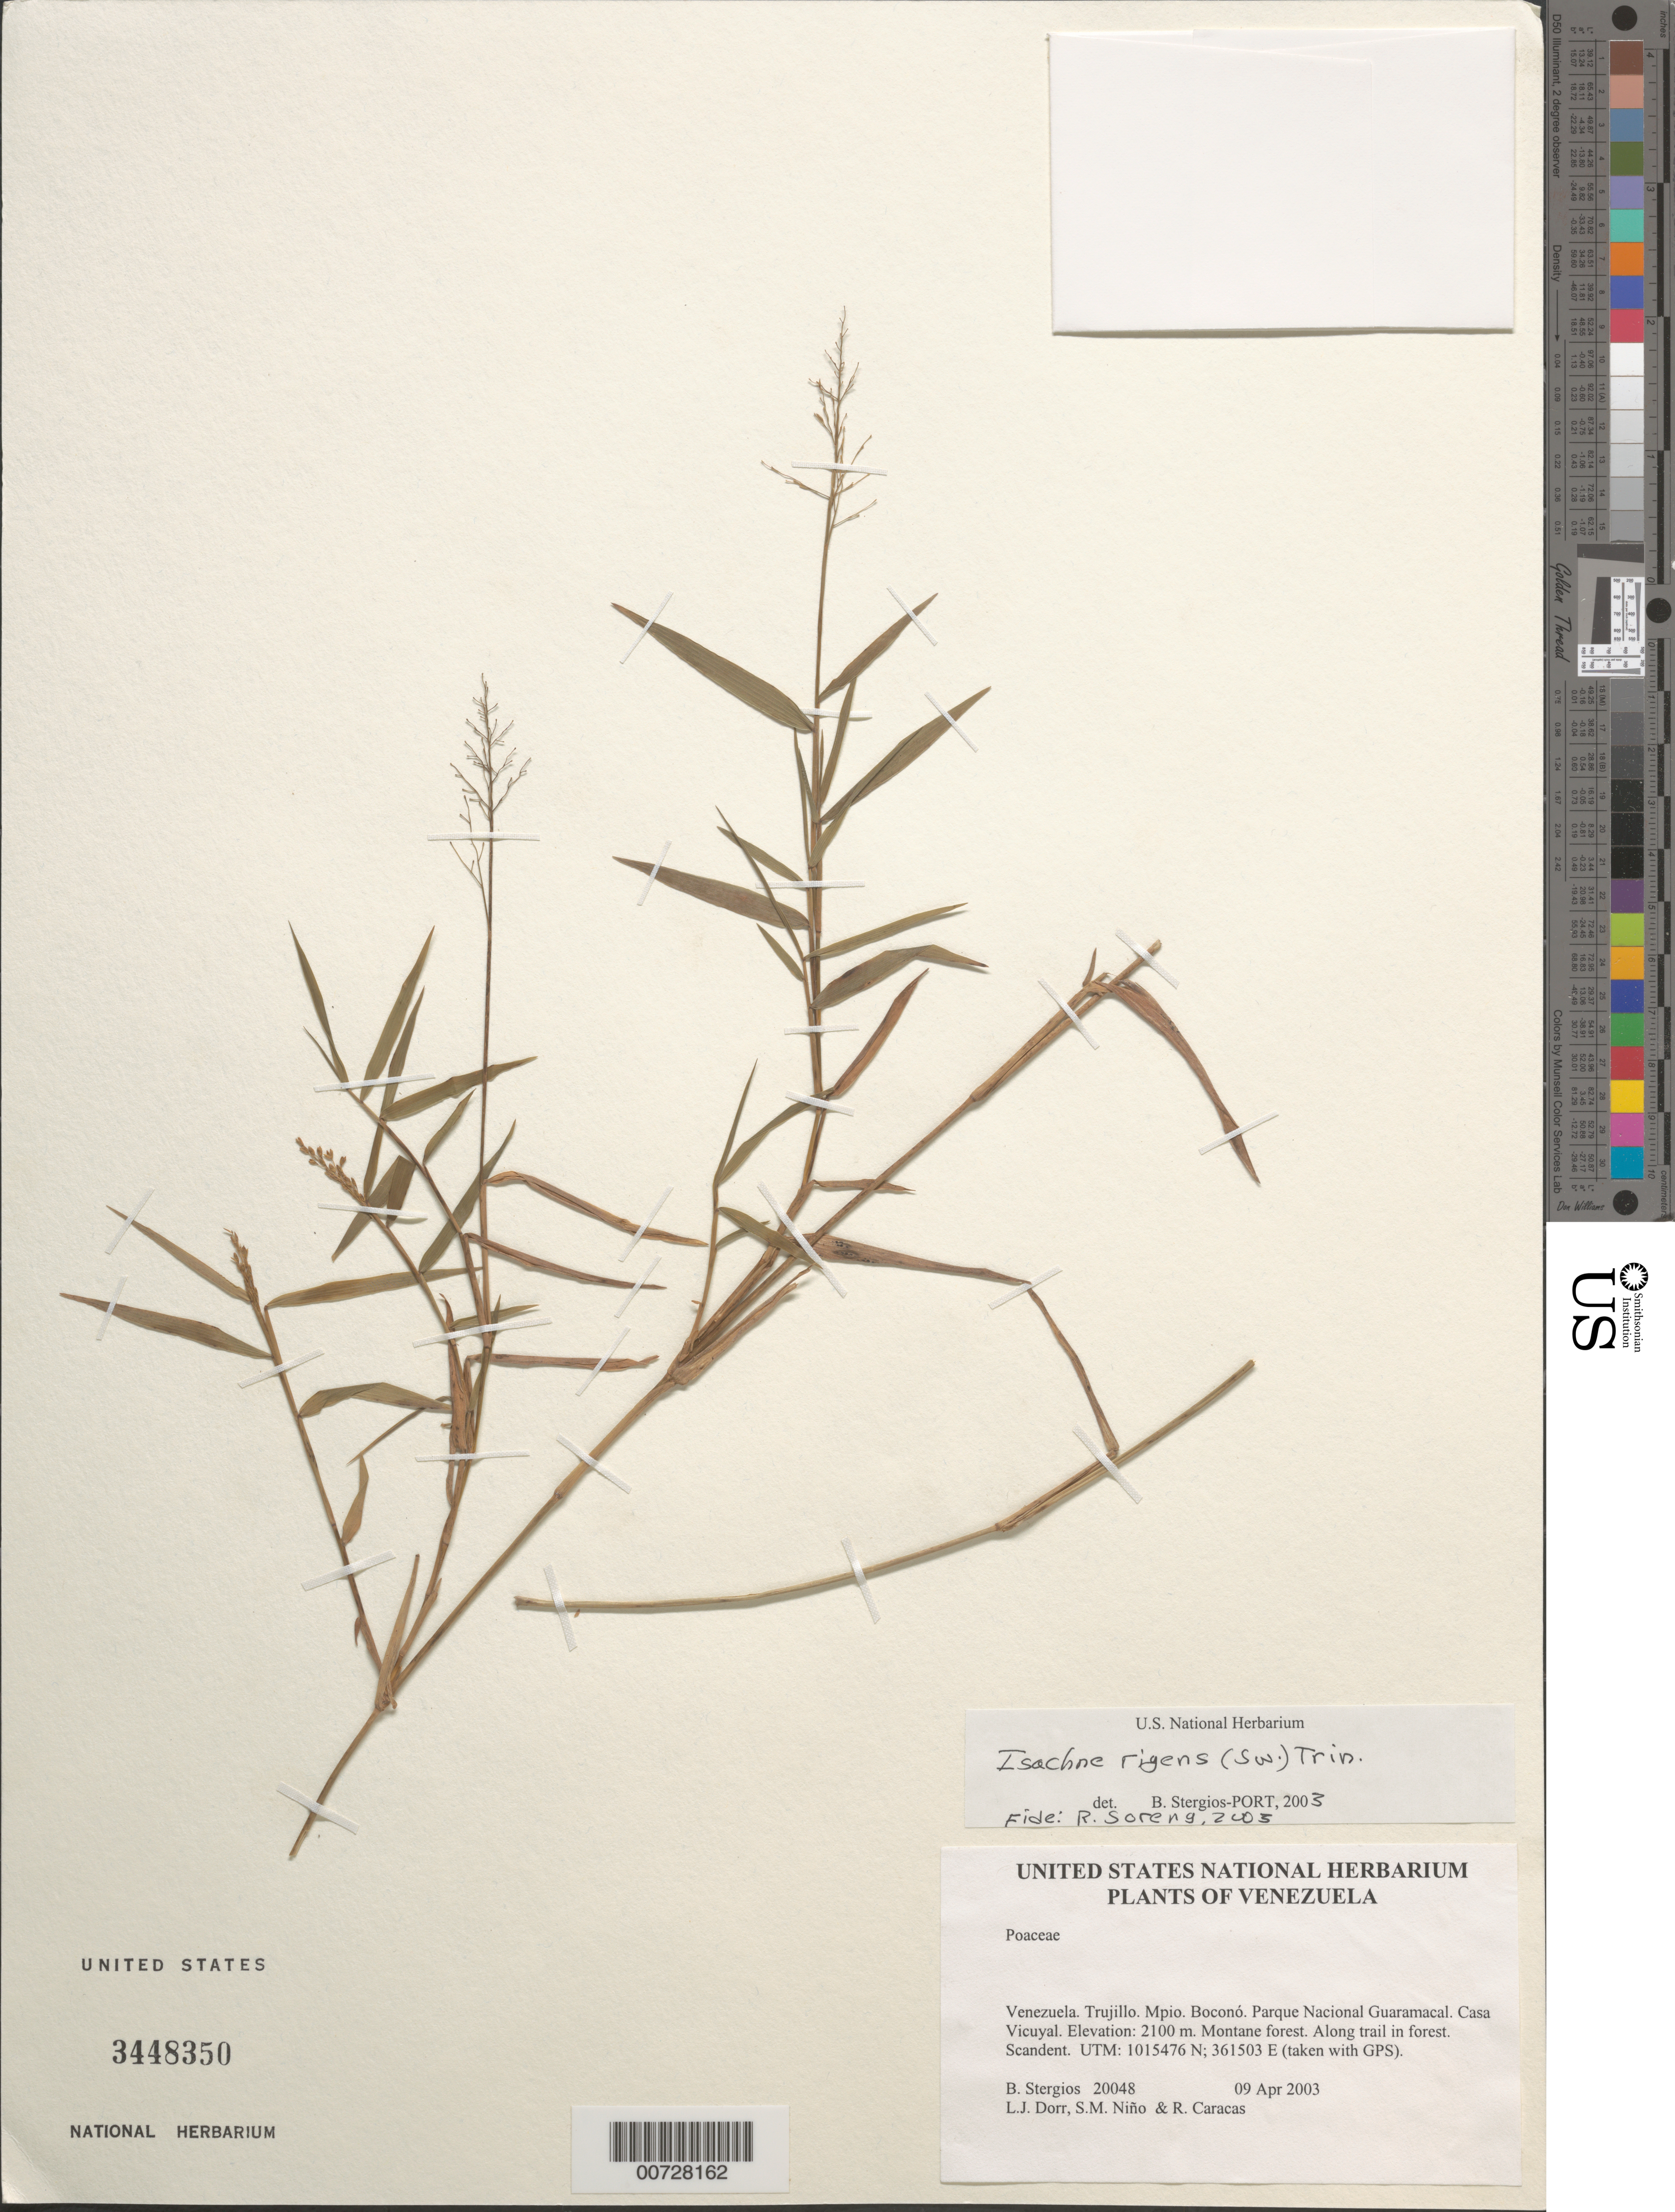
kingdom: Plantae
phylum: Tracheophyta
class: Liliopsida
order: Poales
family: Poaceae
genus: Isachne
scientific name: Isachne rigens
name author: (Sw.) Trin.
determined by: Stergios, B. G.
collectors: B. G. Stergios, L. J. Dorr, S. M. Niño & R. Caracas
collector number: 20048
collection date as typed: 09 Apr 2003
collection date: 2003-04-09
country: Venezuela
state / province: Trujillo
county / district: Boconó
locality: Parque Nacional Guaramacal. Casa Vicuyal.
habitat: Montane forest. Along trail in forest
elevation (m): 2100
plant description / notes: PORT, US, VEN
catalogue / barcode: US 3448350